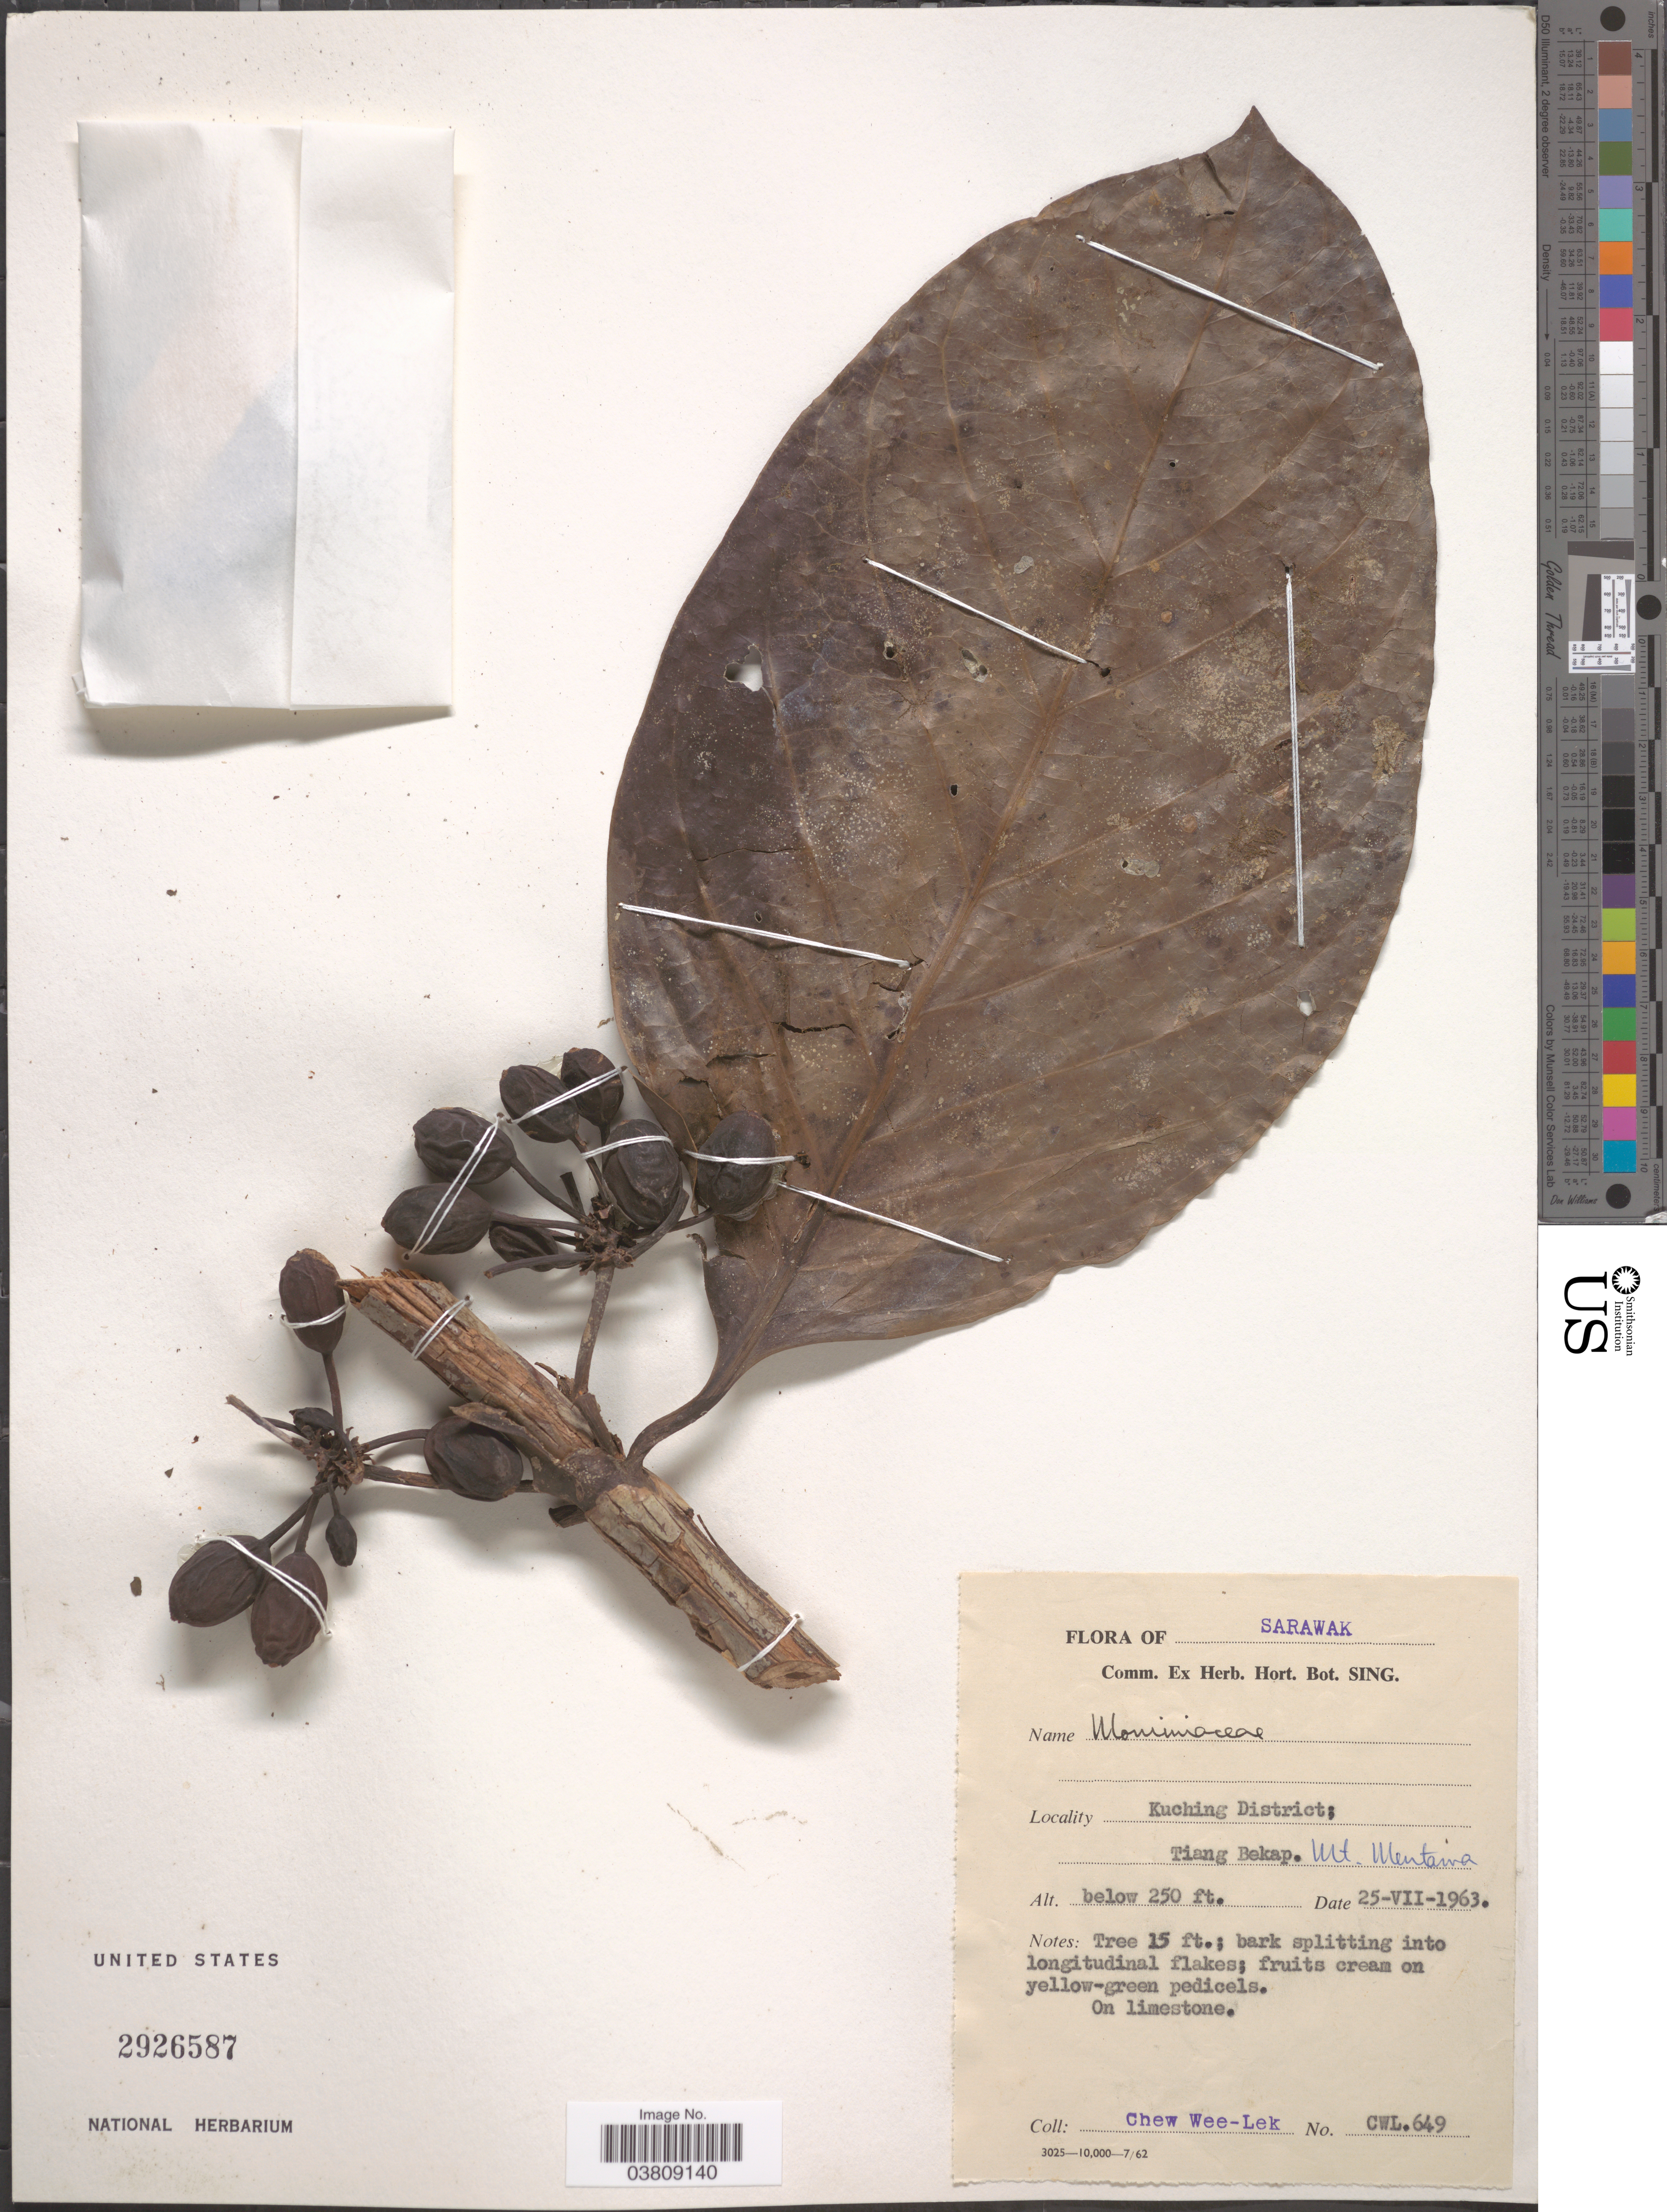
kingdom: Plantae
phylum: Tracheophyta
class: Magnoliopsida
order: Laurales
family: Monimiaceae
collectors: C. Wee-Lek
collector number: CWL649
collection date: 1963-07-25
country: Malaysia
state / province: Sarawak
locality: Kuching District; Tiang Bekap. Mt. Mentaina [interpreted].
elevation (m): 76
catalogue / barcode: US 2926587